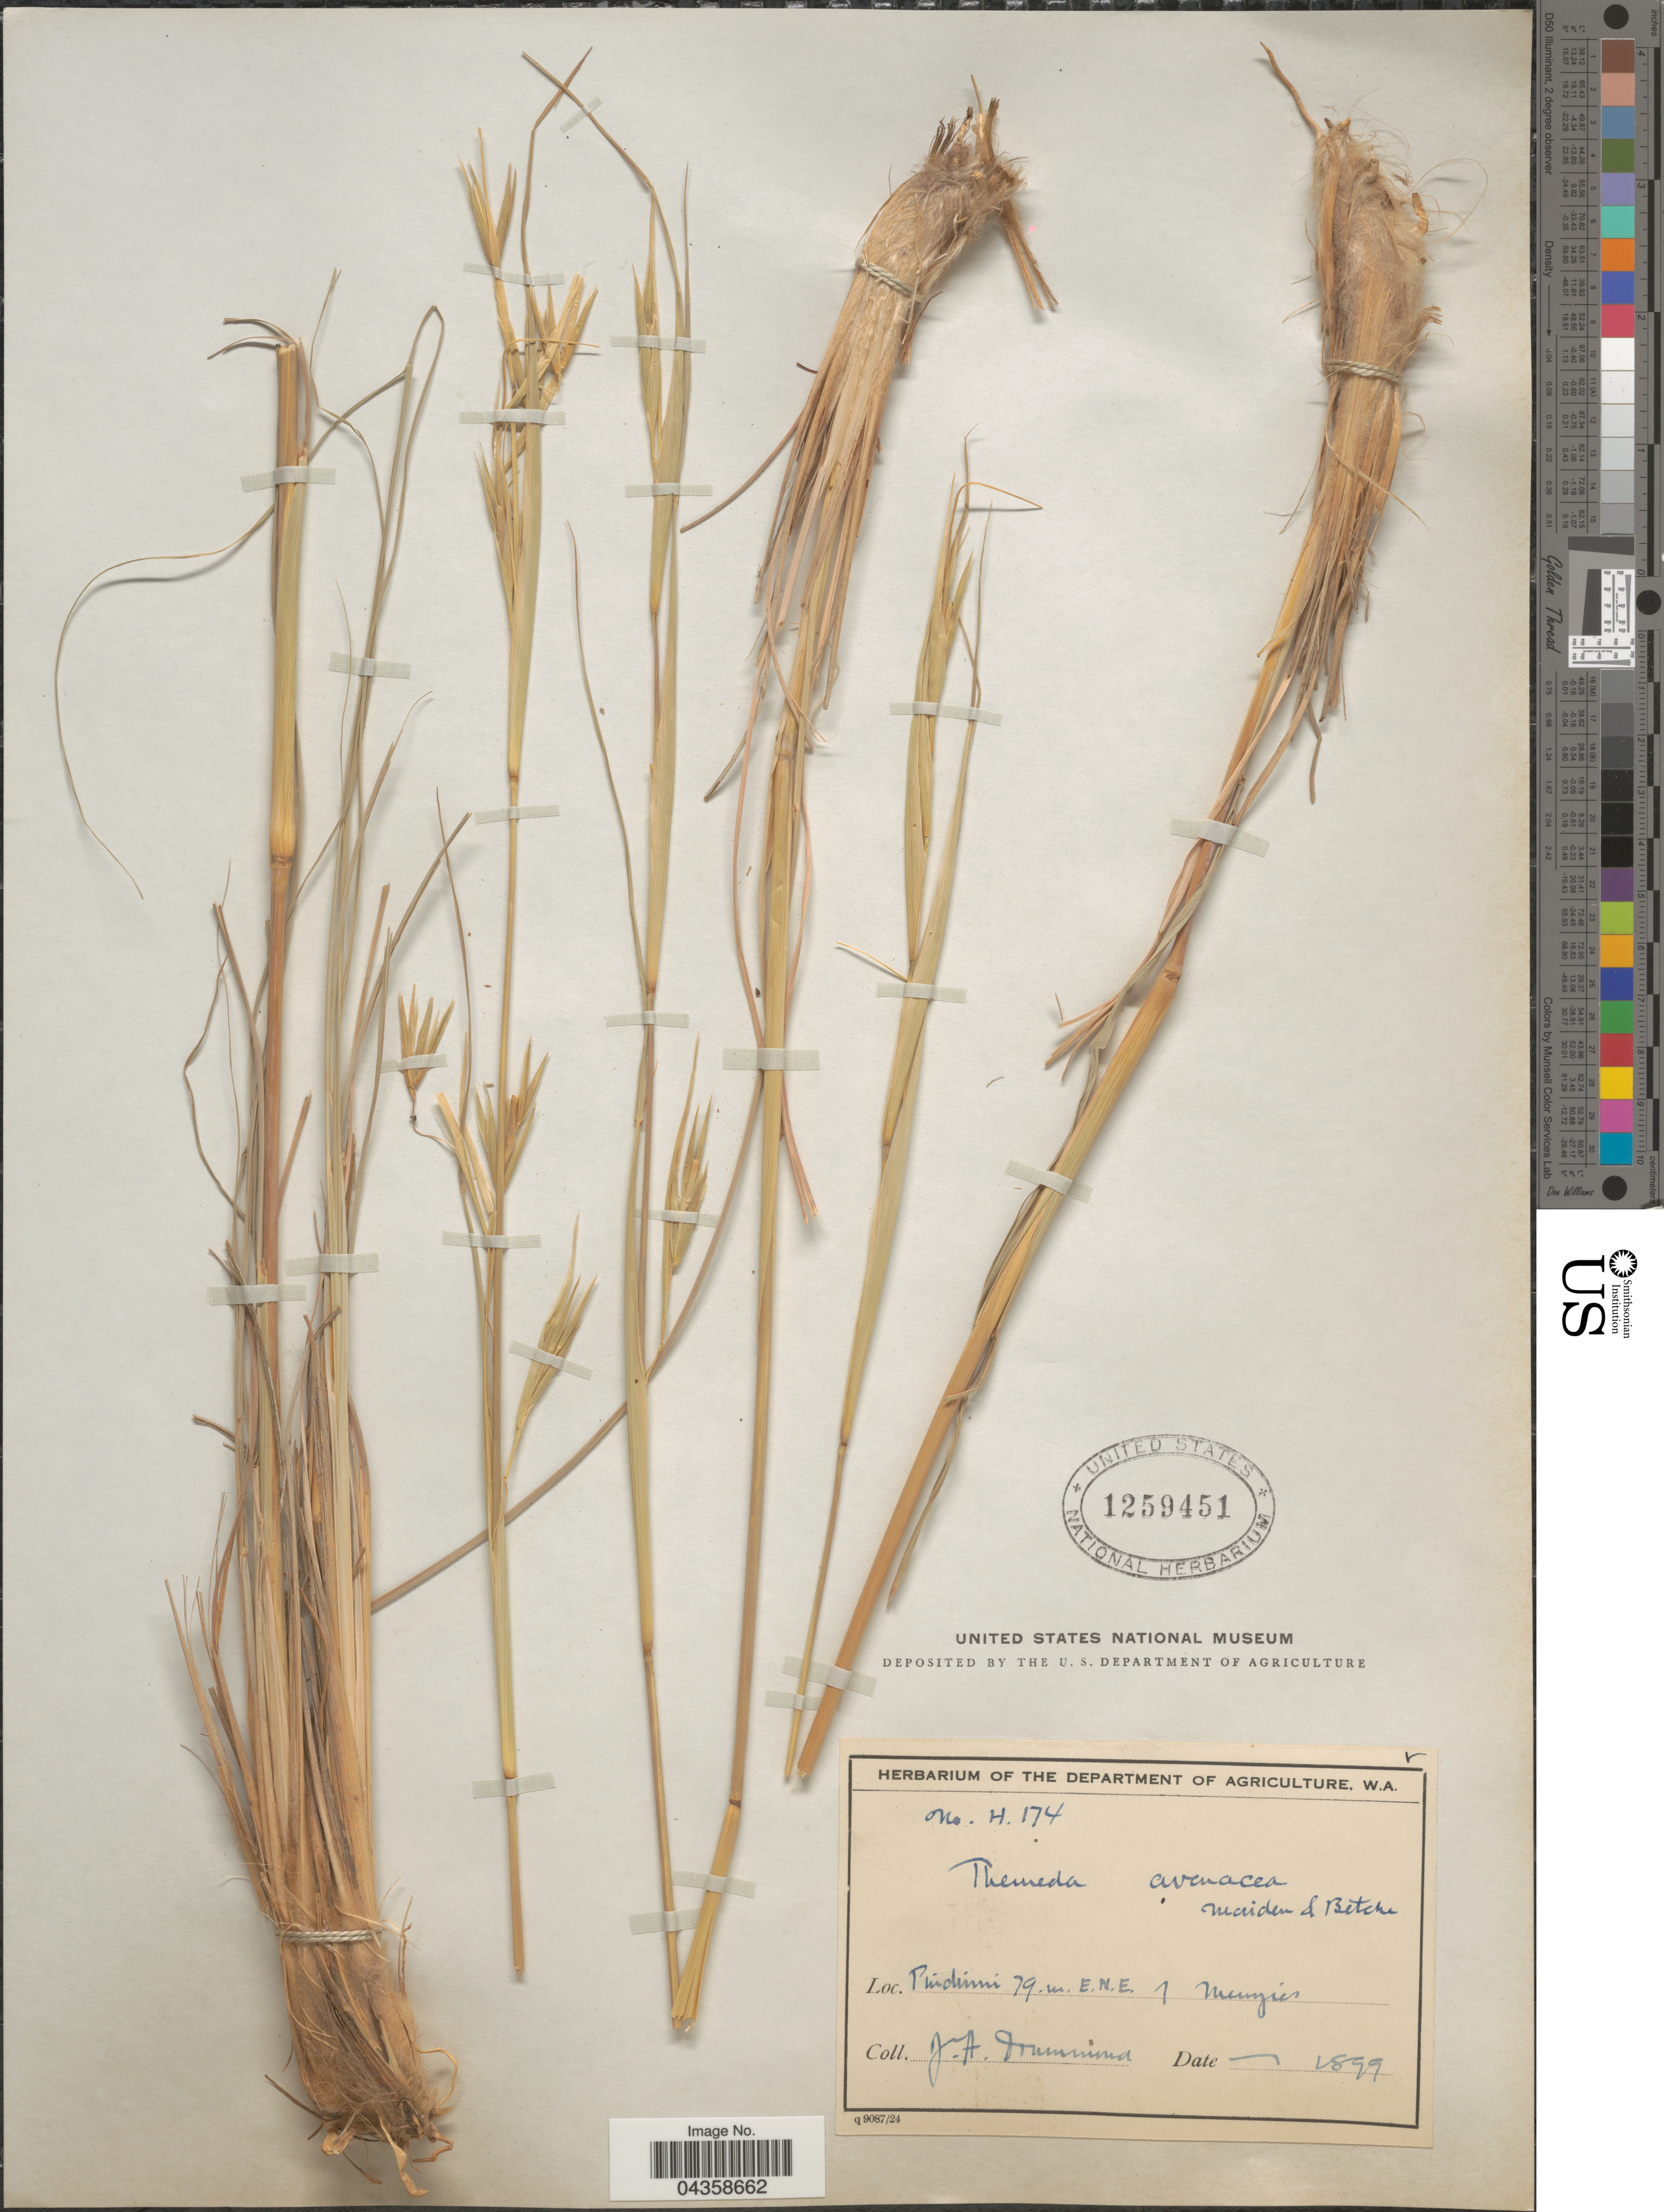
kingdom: Plantae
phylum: Tracheophyta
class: Liliopsida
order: Poales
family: Poaceae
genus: Themeda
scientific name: Themeda avenacea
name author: (F. Muell.) Durand & B.D. Jacks.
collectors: J. Drummond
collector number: H174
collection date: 1899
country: Australia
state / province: Western Australia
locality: Pindinni 79 m. E.N.E. 1 Menzies.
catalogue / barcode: US 1259451